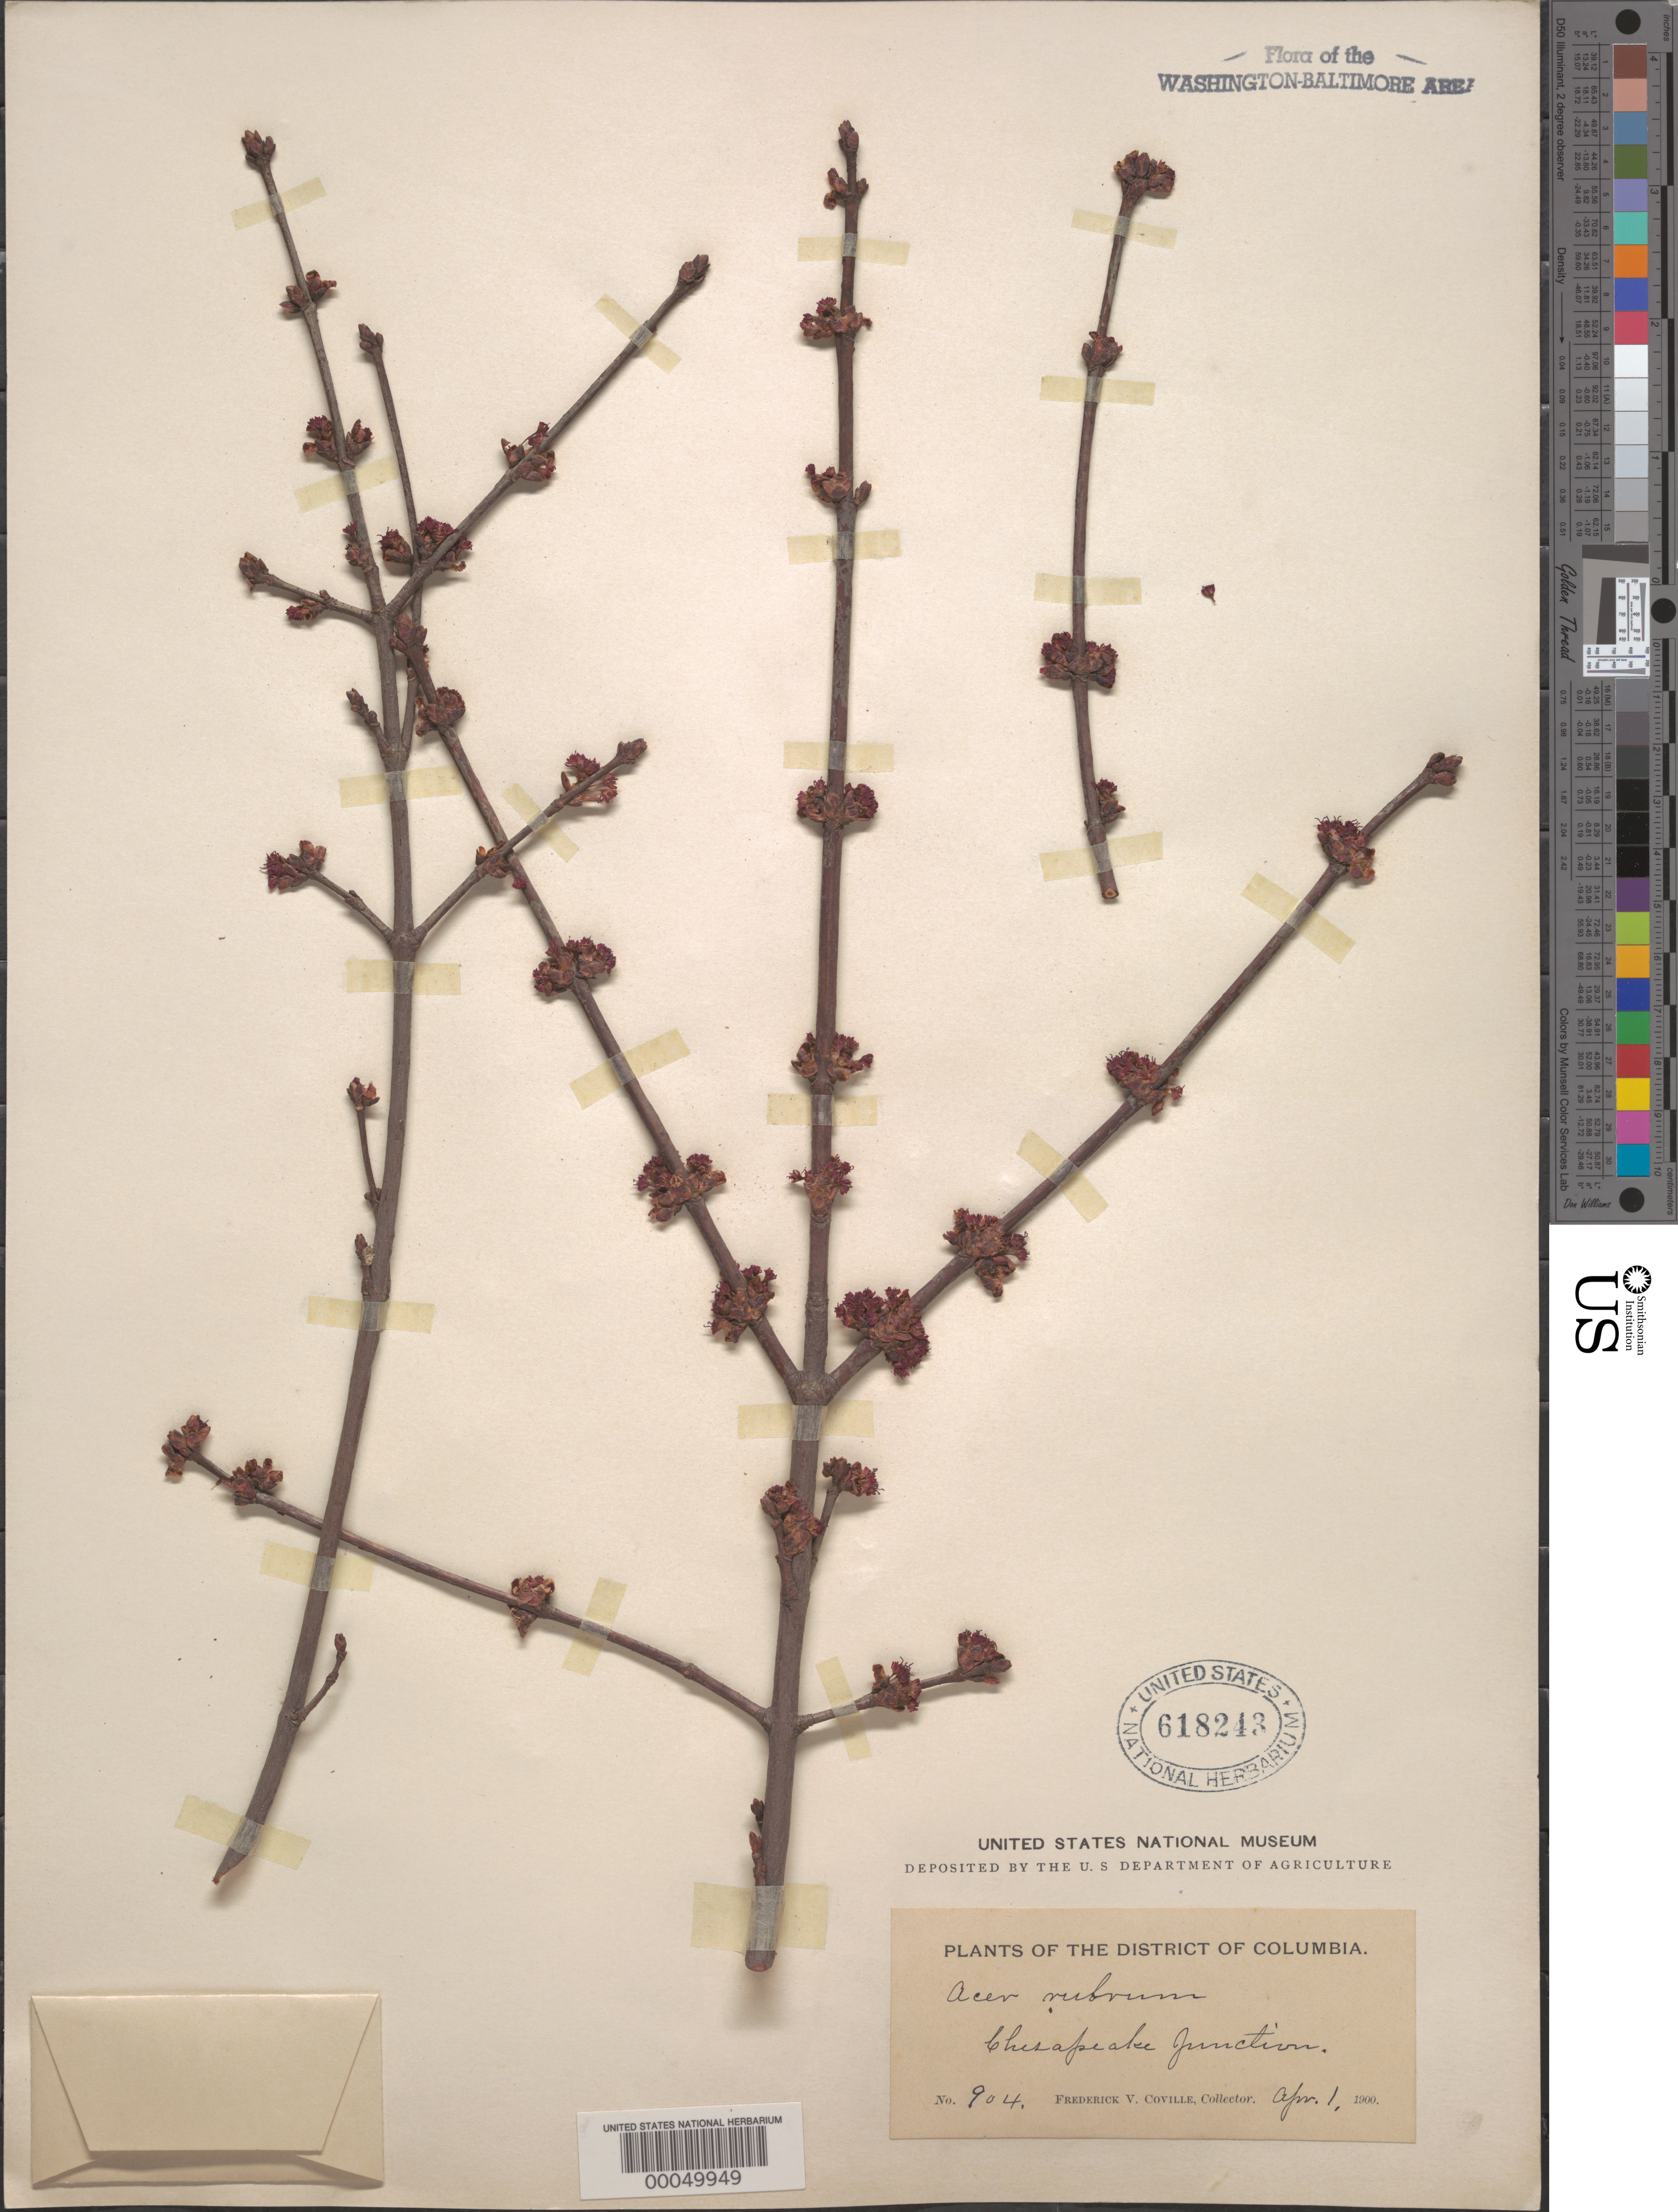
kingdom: Plantae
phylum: Tracheophyta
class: Magnoliopsida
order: Sapindales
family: Sapindaceae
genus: Acer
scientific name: Acer rubrum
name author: L.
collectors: F. V. Coville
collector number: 904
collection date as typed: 01 Apr 1900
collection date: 1900-04-01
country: United States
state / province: District of Columbia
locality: Chesapeake junction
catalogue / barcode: US 618243